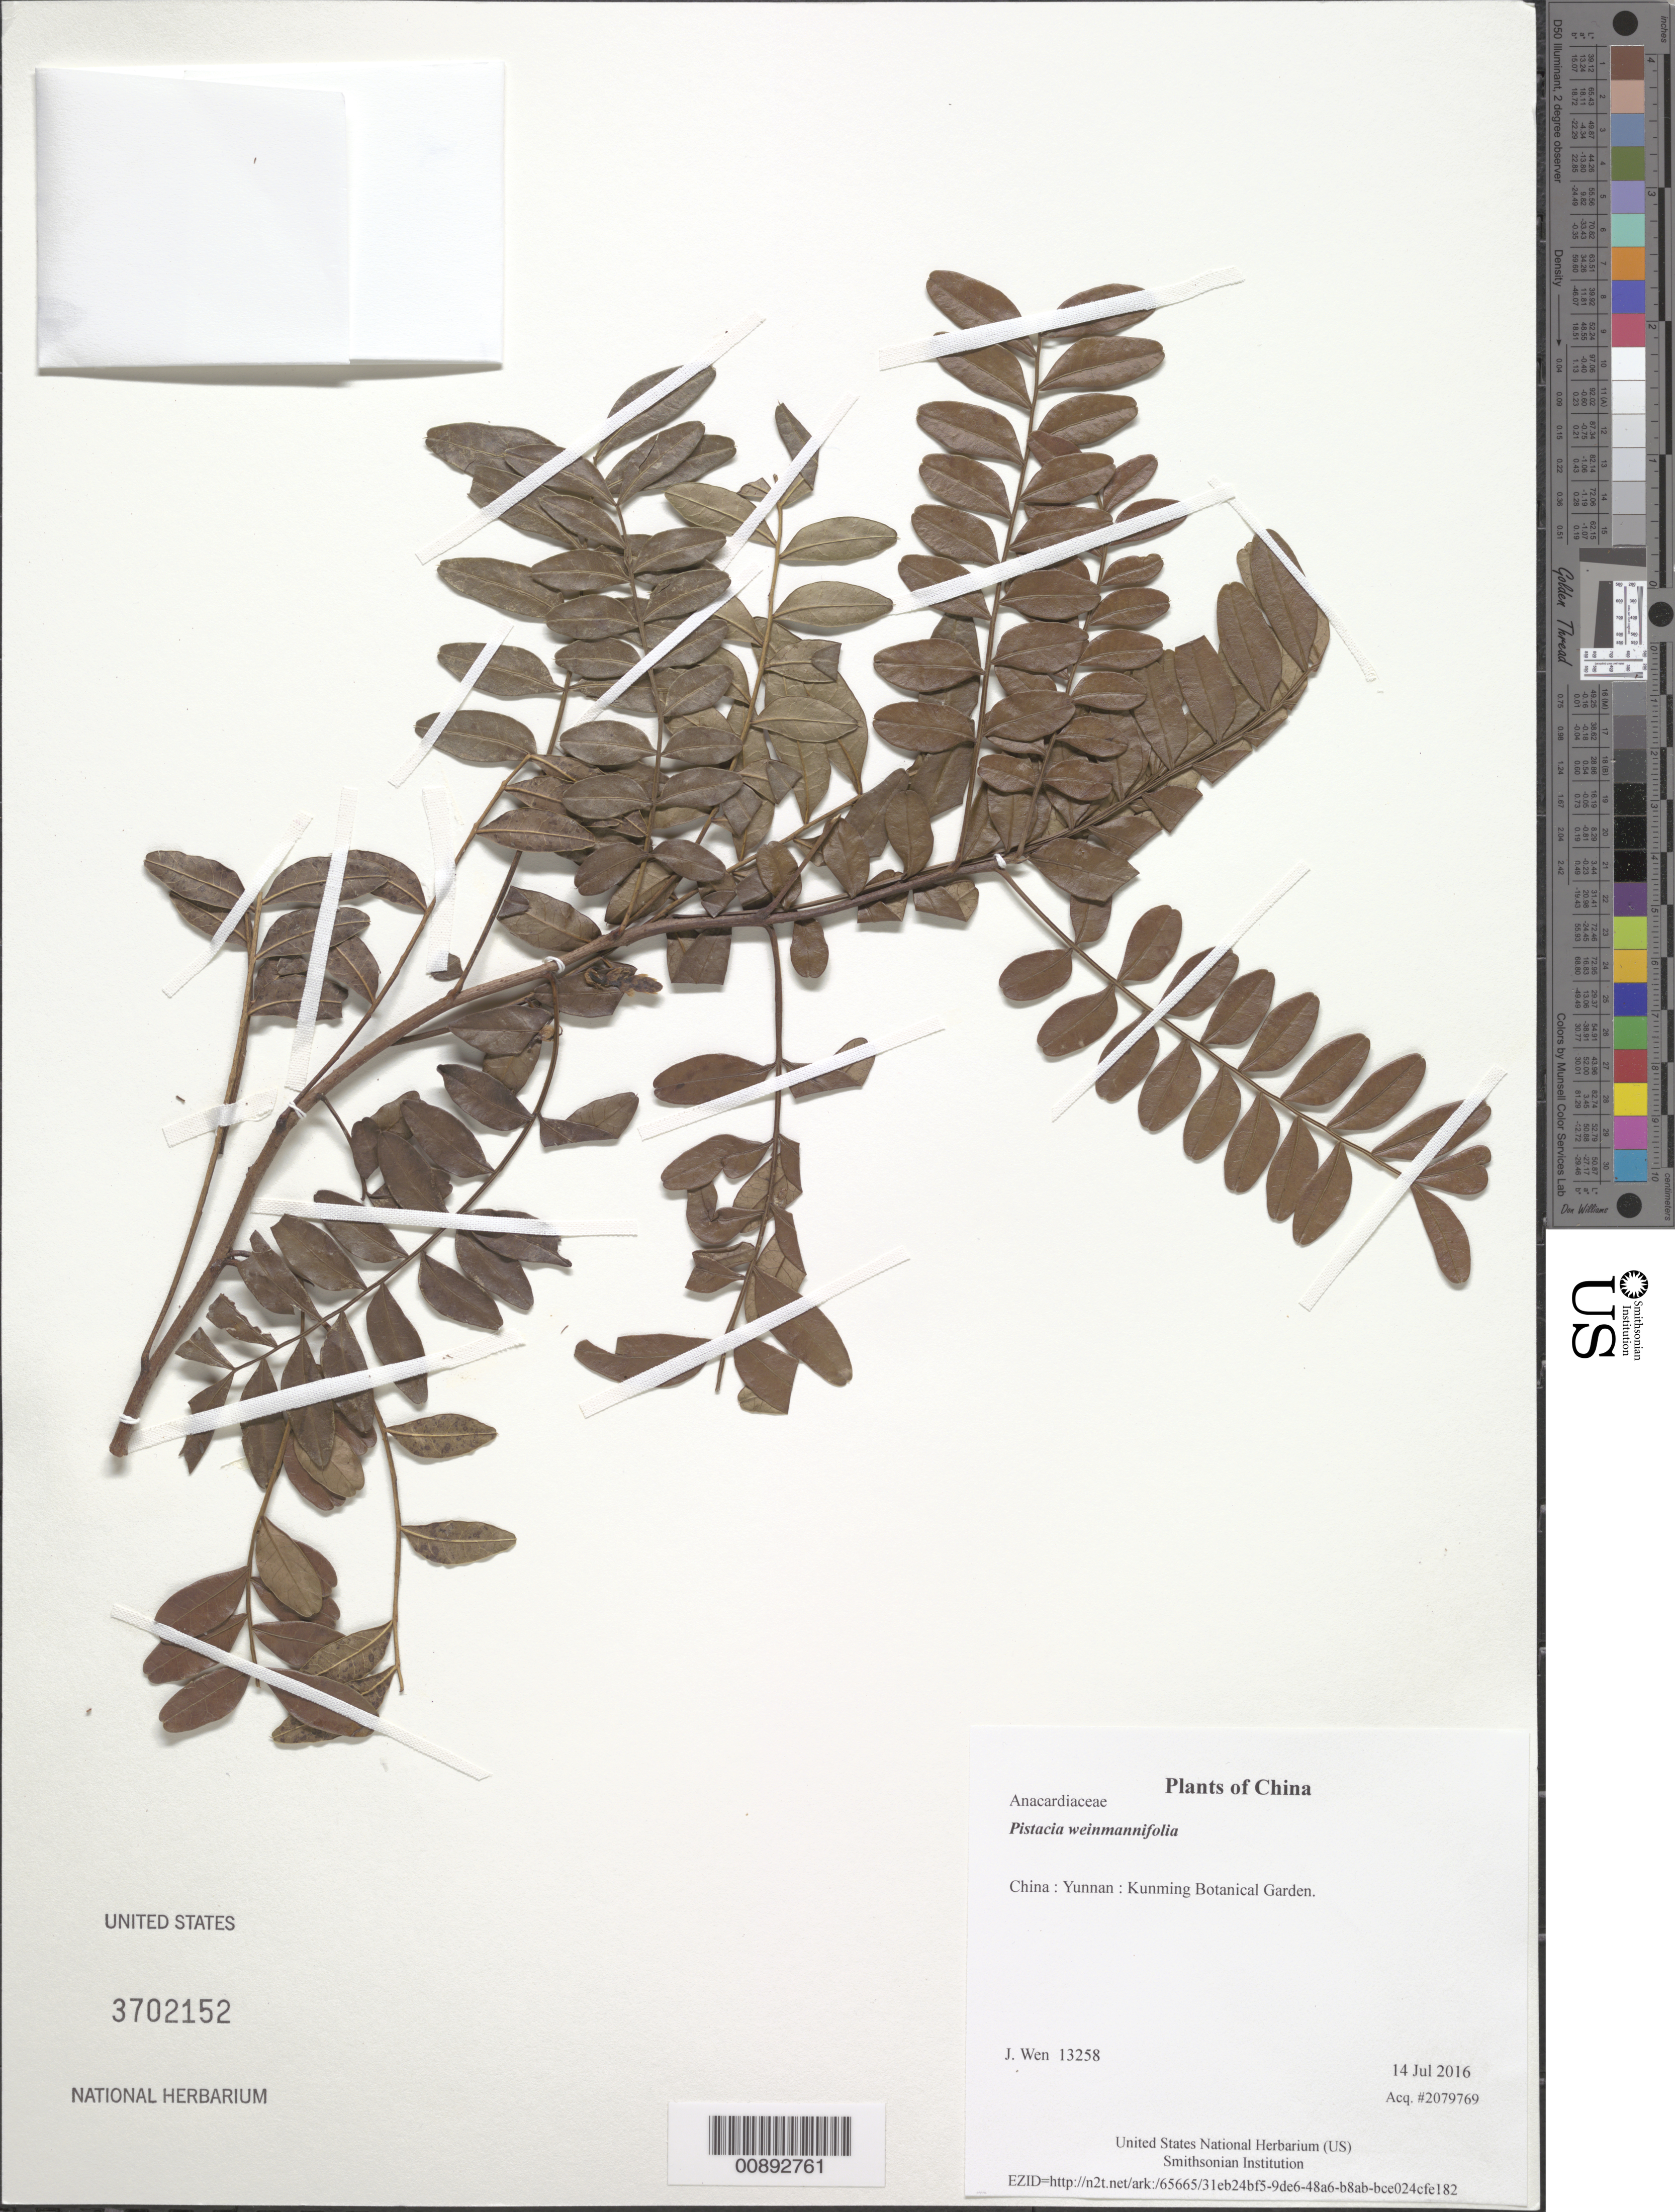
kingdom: Plantae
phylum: Tracheophyta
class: Magnoliopsida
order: Sapindales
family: Anacardiaceae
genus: Pistacia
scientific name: Pistacia weinmanniifolia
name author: J. Poiss. ex Franch.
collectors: J. Wen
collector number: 13258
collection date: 2016-07-14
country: China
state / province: Yunnan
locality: Kunming Botanical Garden, Kunming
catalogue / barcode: US 3702152